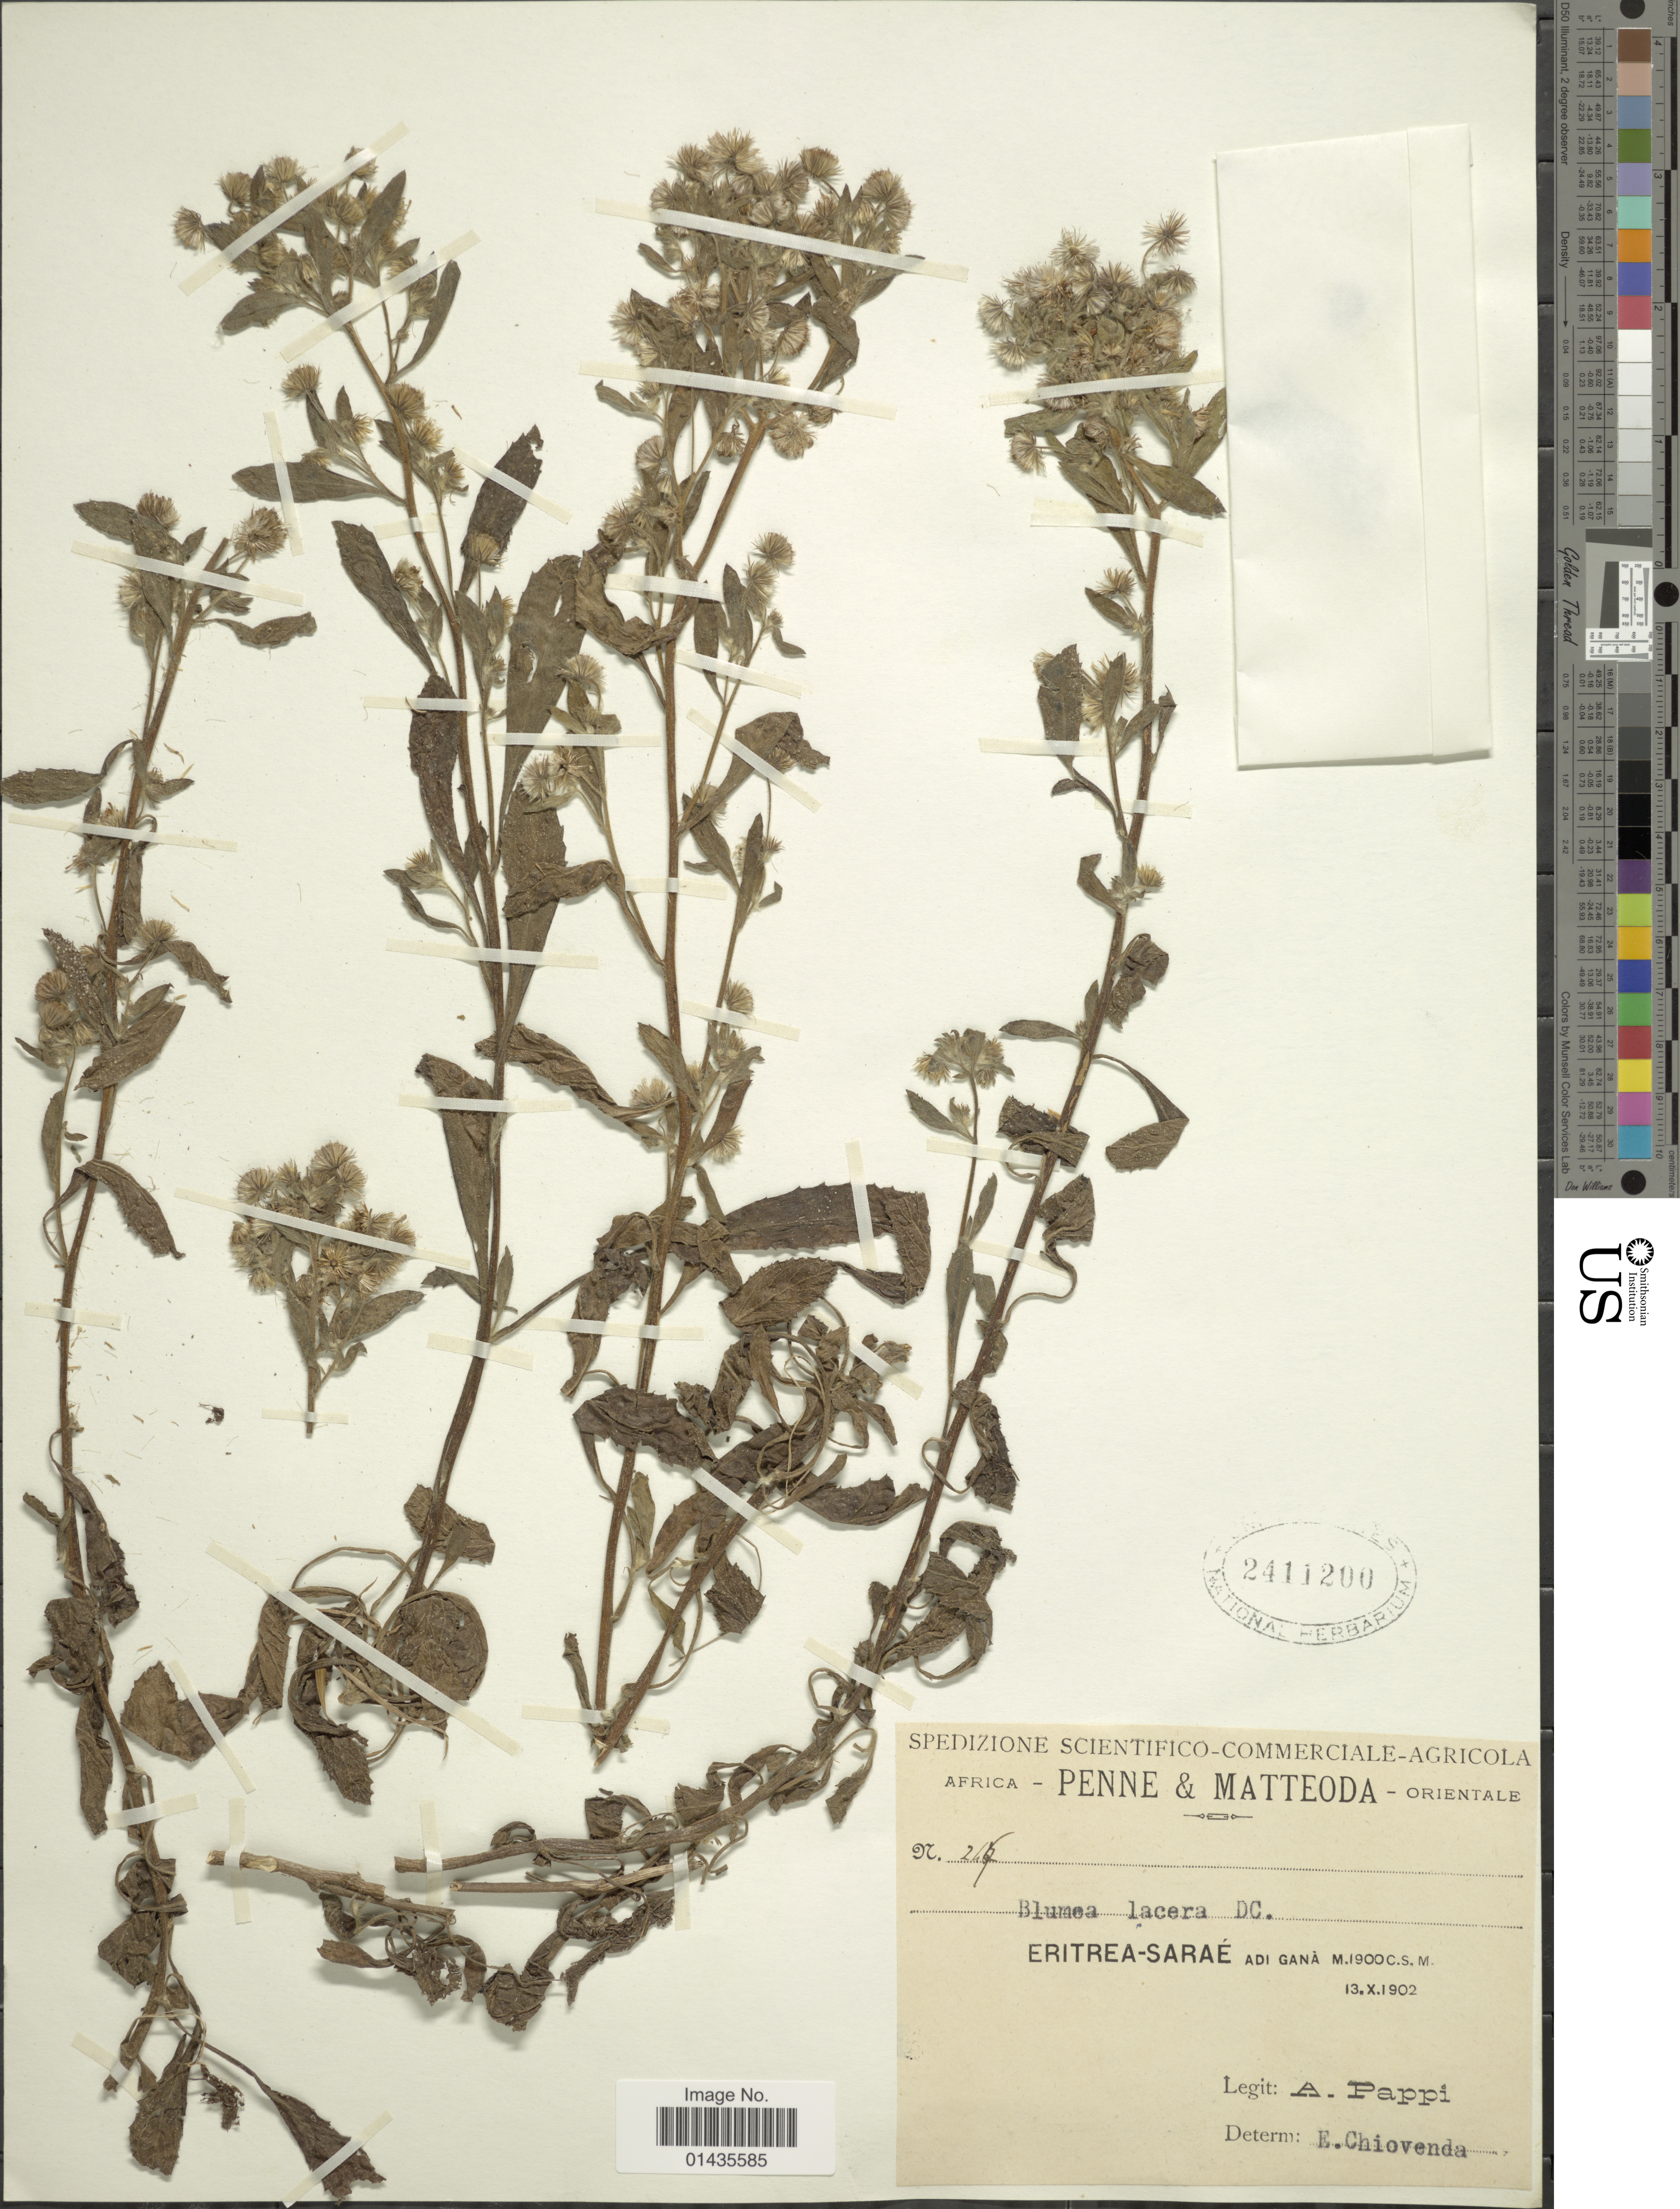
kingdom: Plantae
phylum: Tracheophyta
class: Magnoliopsida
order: Asterales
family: Asteraceae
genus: Blumea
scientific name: Blumea lacera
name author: (Roxb.) DC.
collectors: A. Pappi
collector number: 247*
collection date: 1902-10-13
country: Eritrea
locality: Eritrea-Sarae, Adi Gana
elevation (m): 1900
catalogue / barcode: US 2411200